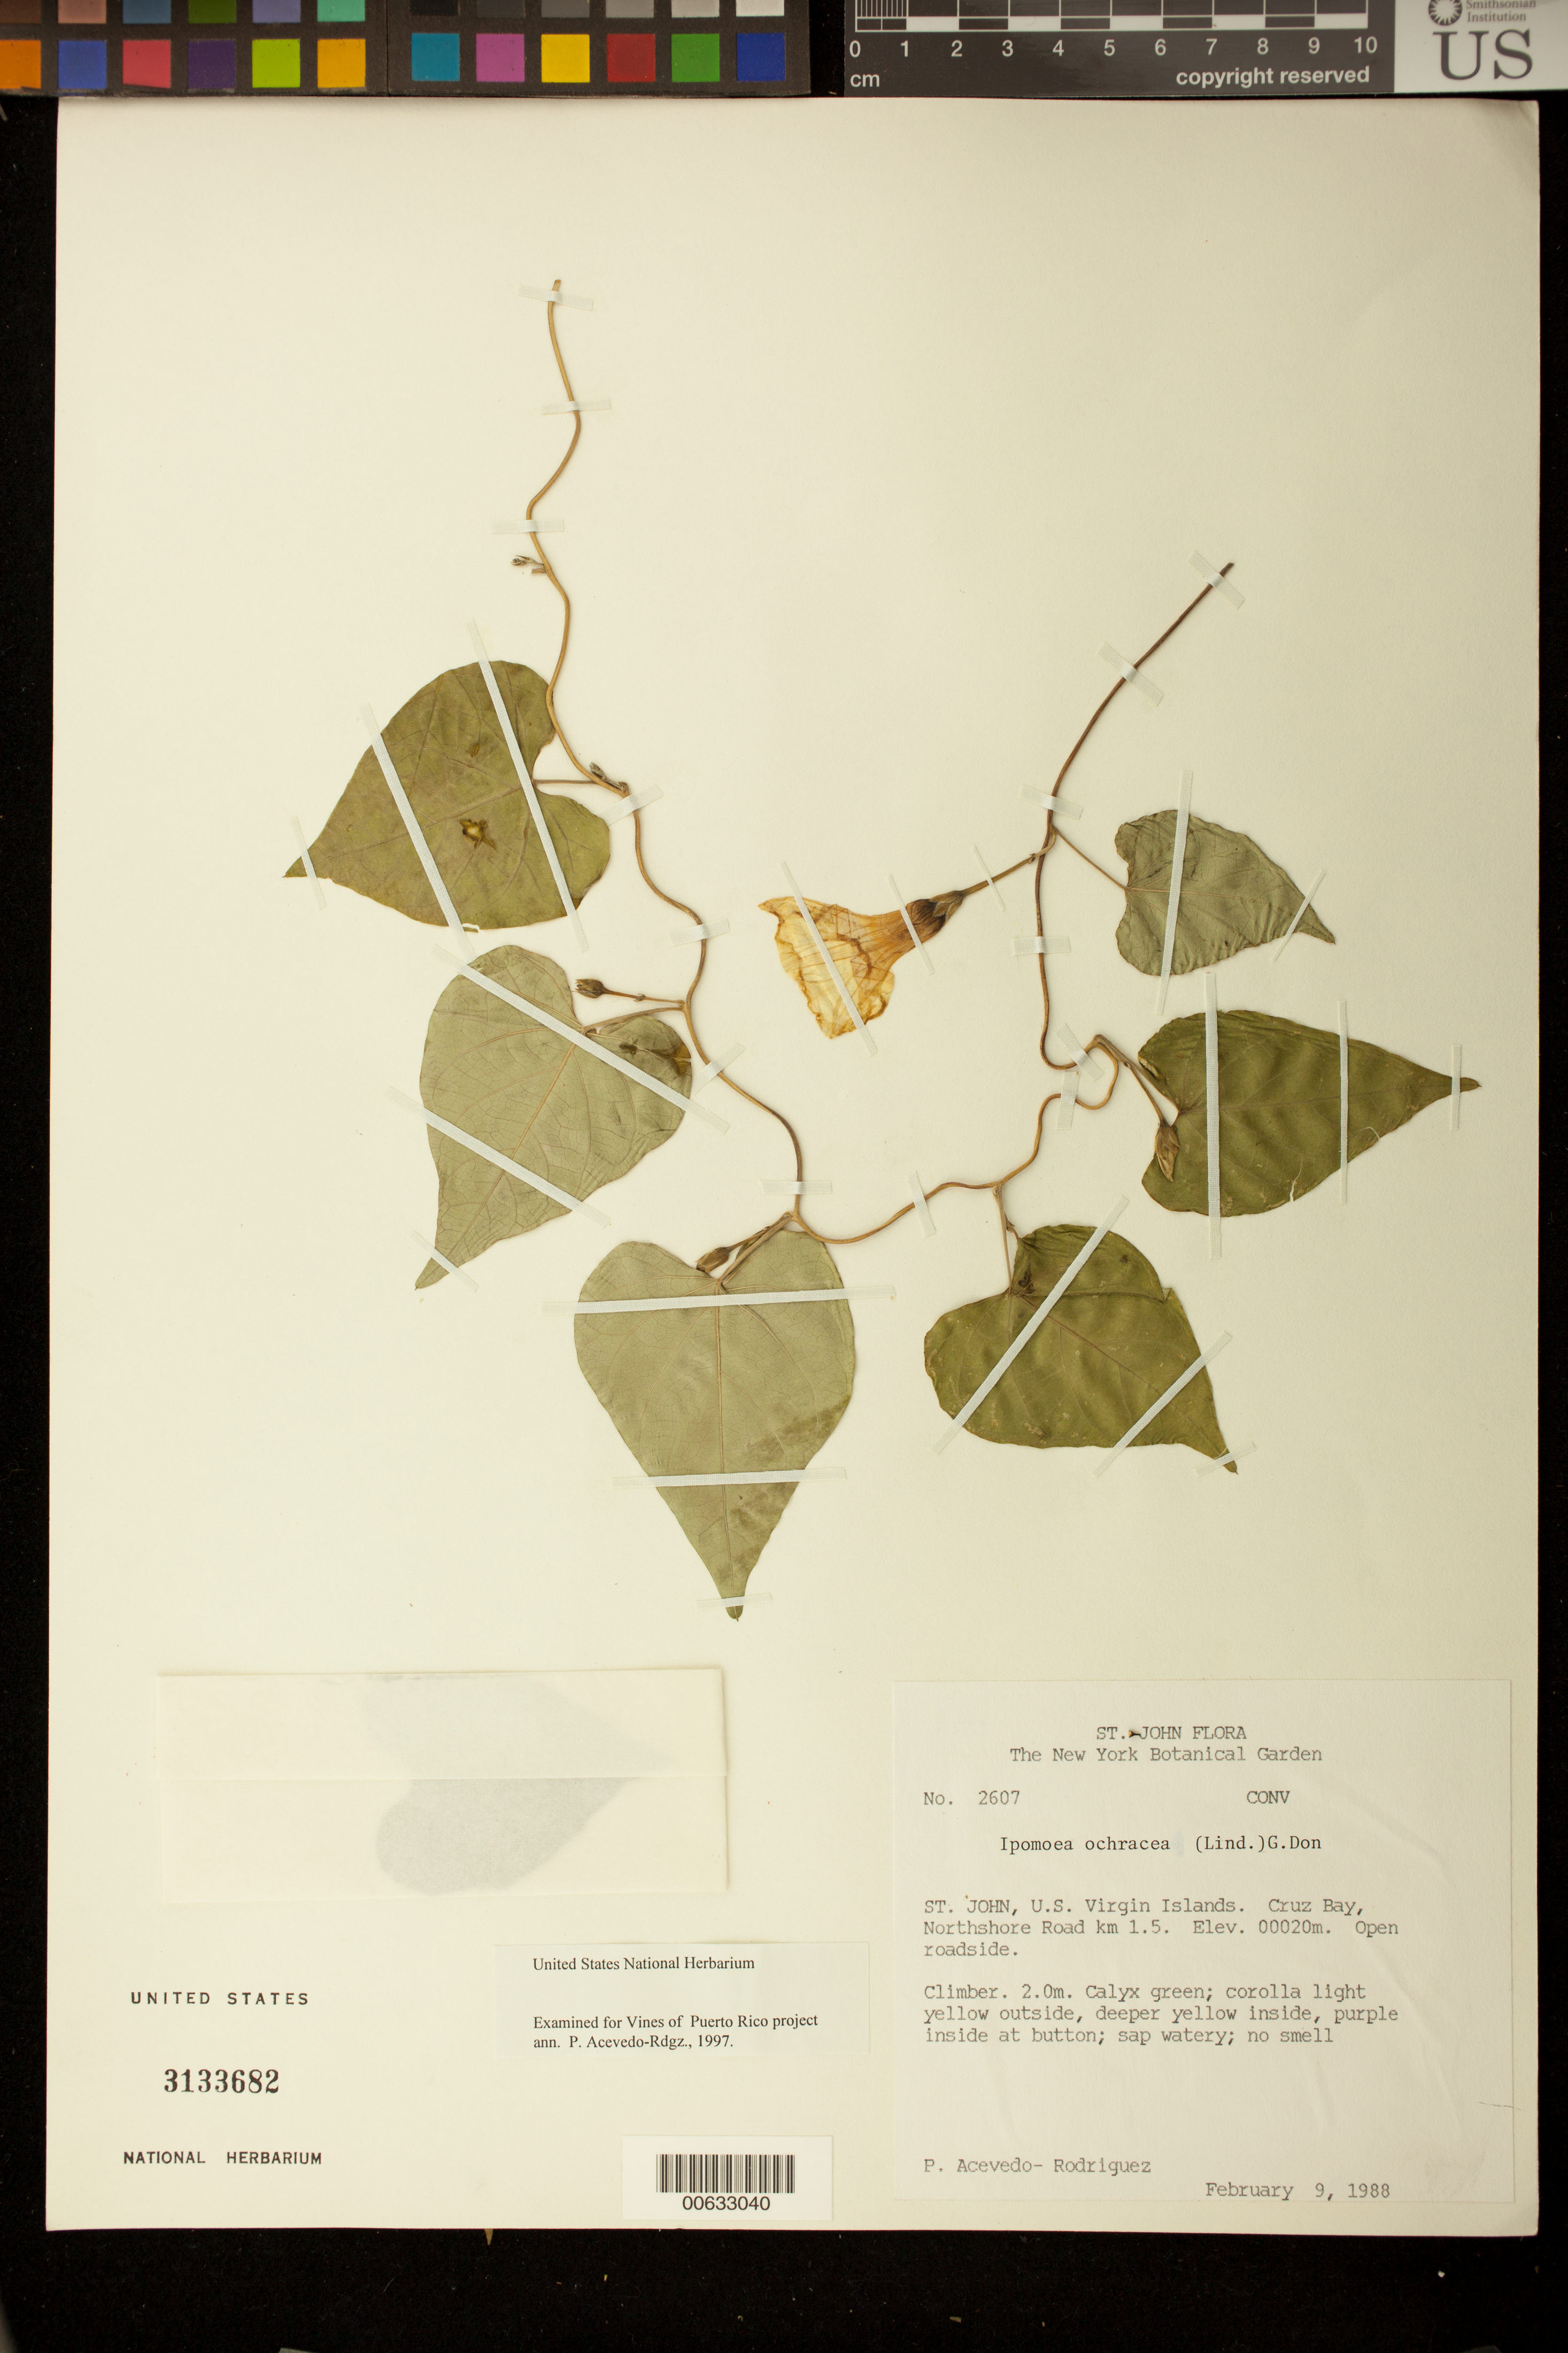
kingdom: Plantae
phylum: Tracheophyta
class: Magnoliopsida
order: Solanales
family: Convolvulaceae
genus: Ipomoea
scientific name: Ipomoea ochracea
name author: (Lindl.) G. Don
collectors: P. Acevedo-Rodr.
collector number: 2607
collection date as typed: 09 Feb 1988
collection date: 1988-02-09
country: U.S. Virgin Islands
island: St. John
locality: Northshore Road km 1.5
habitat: Open roadside.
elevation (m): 20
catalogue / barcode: US 3133682